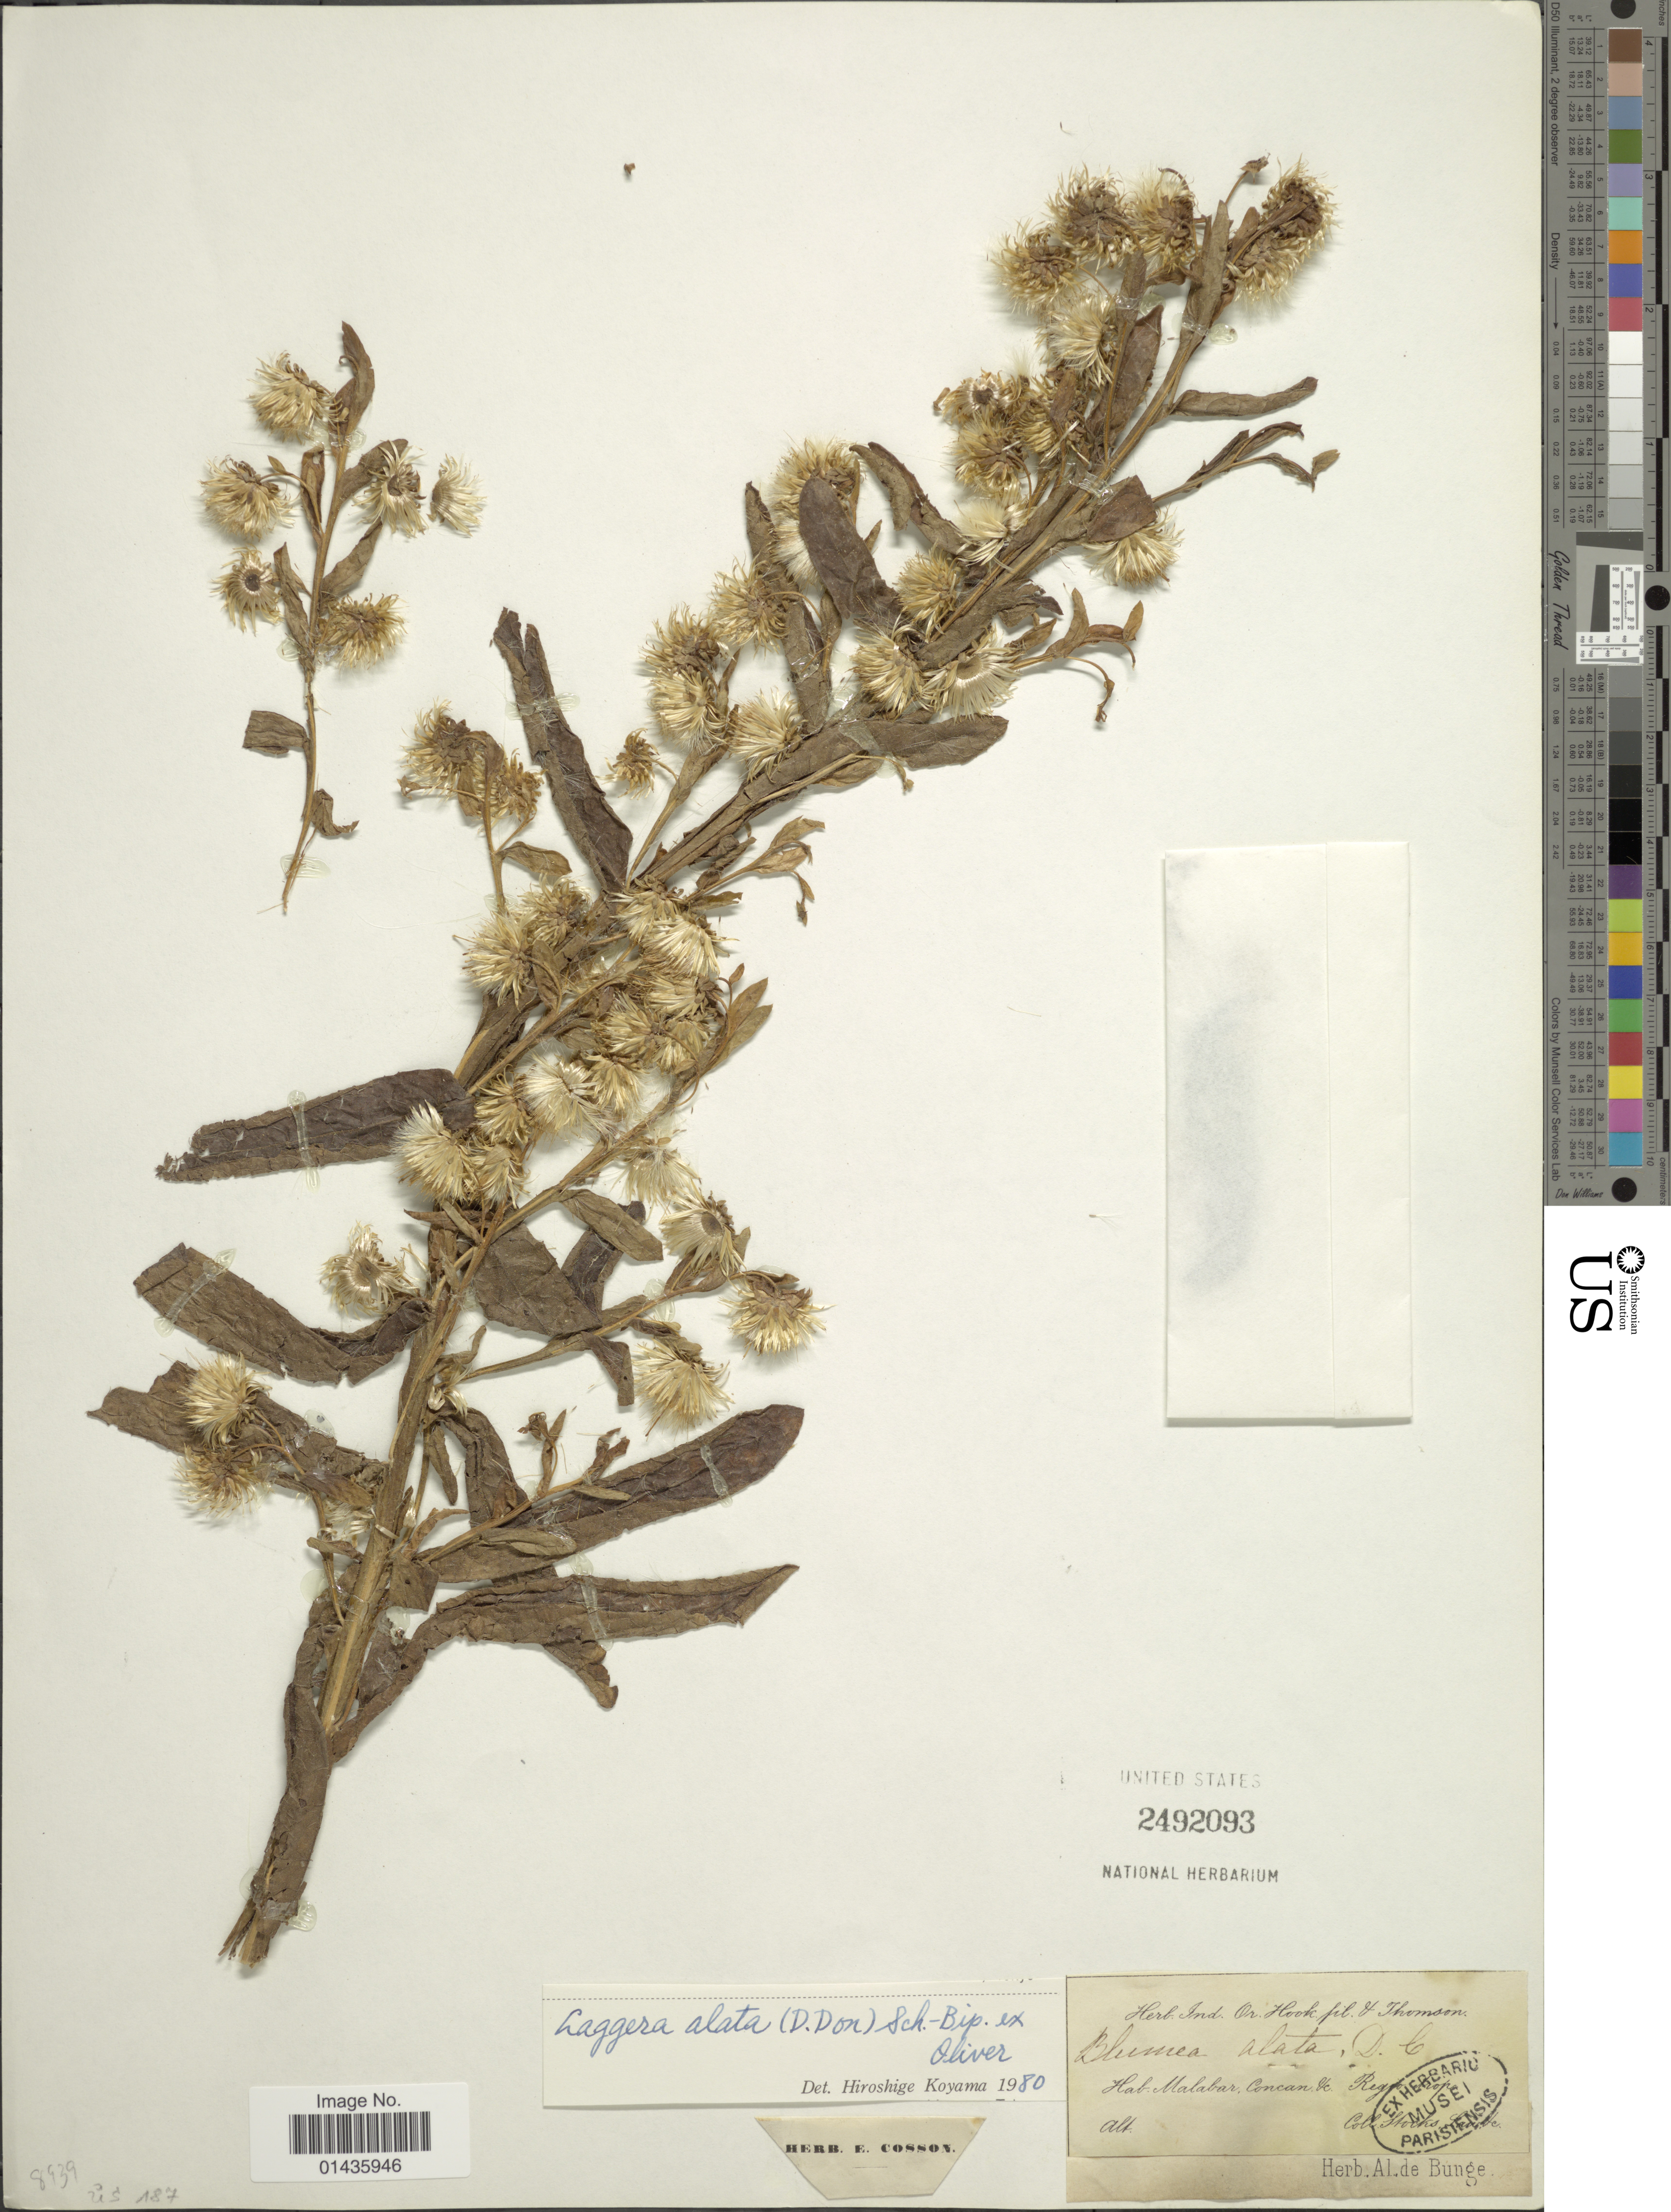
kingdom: Plantae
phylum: Tracheophyta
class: Magnoliopsida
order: Asterales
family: Asteraceae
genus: Laggera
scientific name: Laggera alata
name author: Sch. Bip.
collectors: Stocks, -- & Collector illegible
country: India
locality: Malabar, Concan &c.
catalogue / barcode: US 2492093